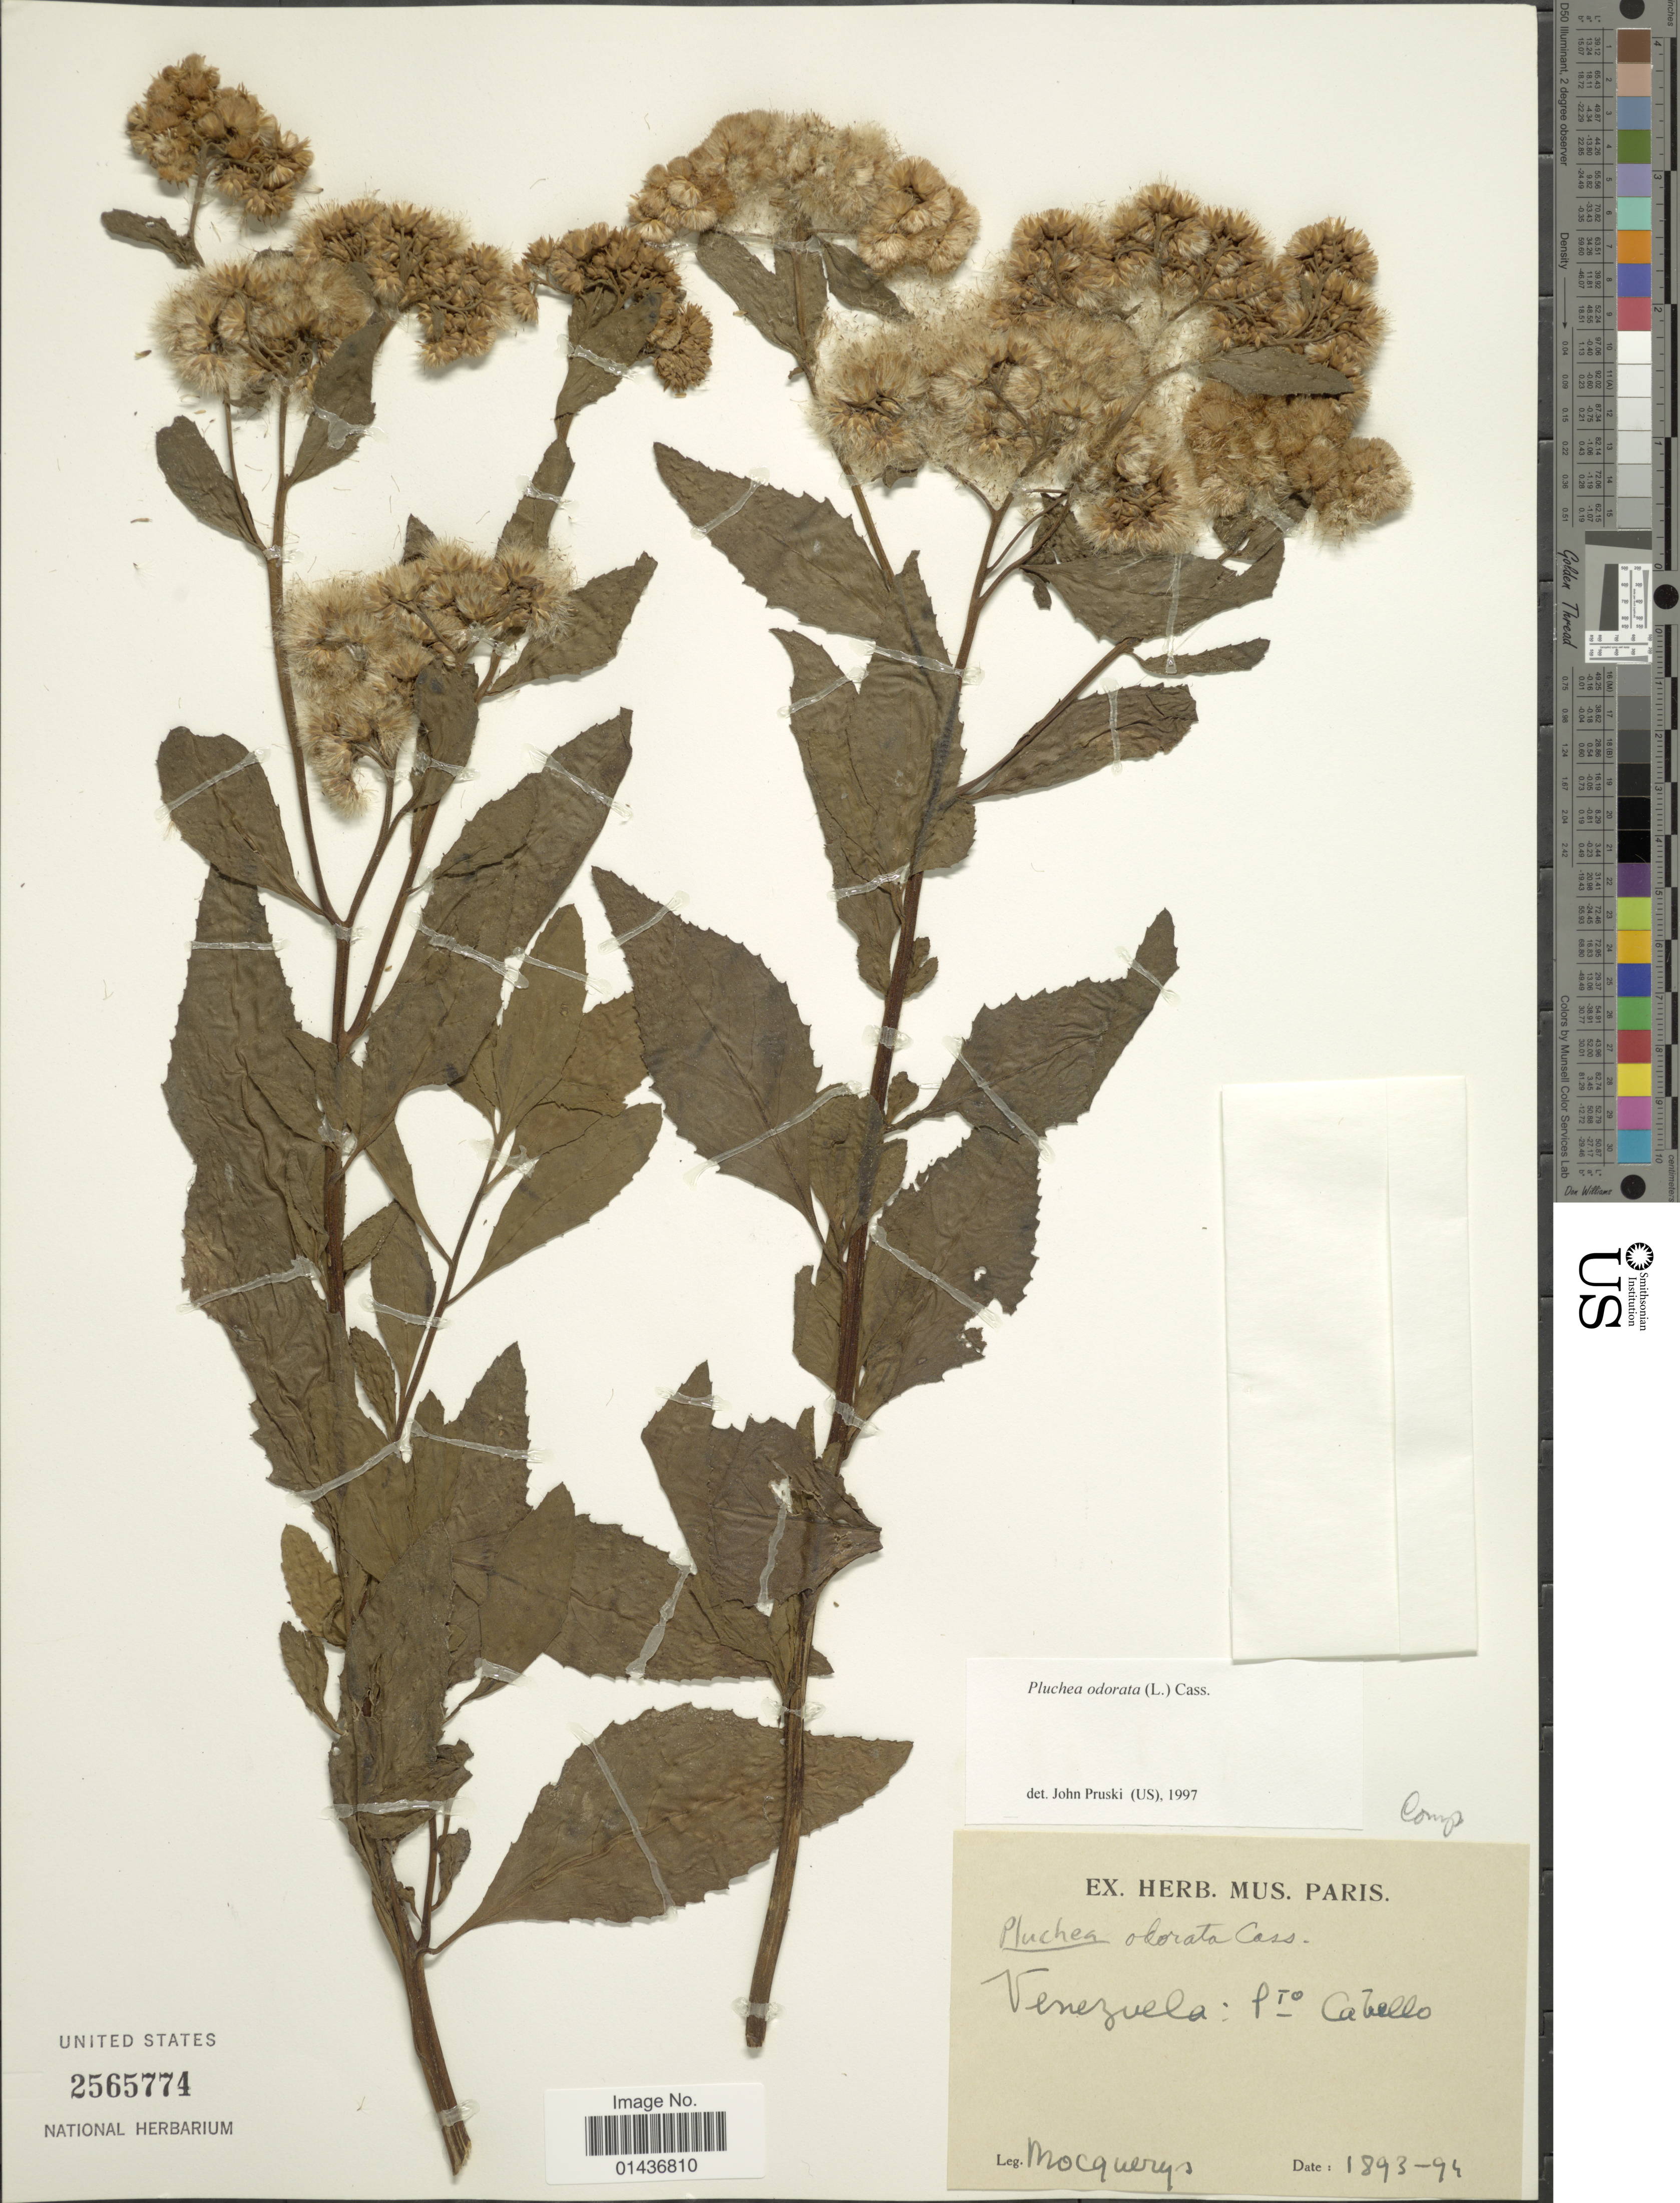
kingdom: Plantae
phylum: Tracheophyta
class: Magnoliopsida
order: Asterales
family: Asteraceae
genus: Pluchea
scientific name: Pluchea odorata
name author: (L.) Cass.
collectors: A. Mocquerys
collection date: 1893/1894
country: Venezuela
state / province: Carabobo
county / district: Puerto Cabello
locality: Puerto Cabello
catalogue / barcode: US 2565774